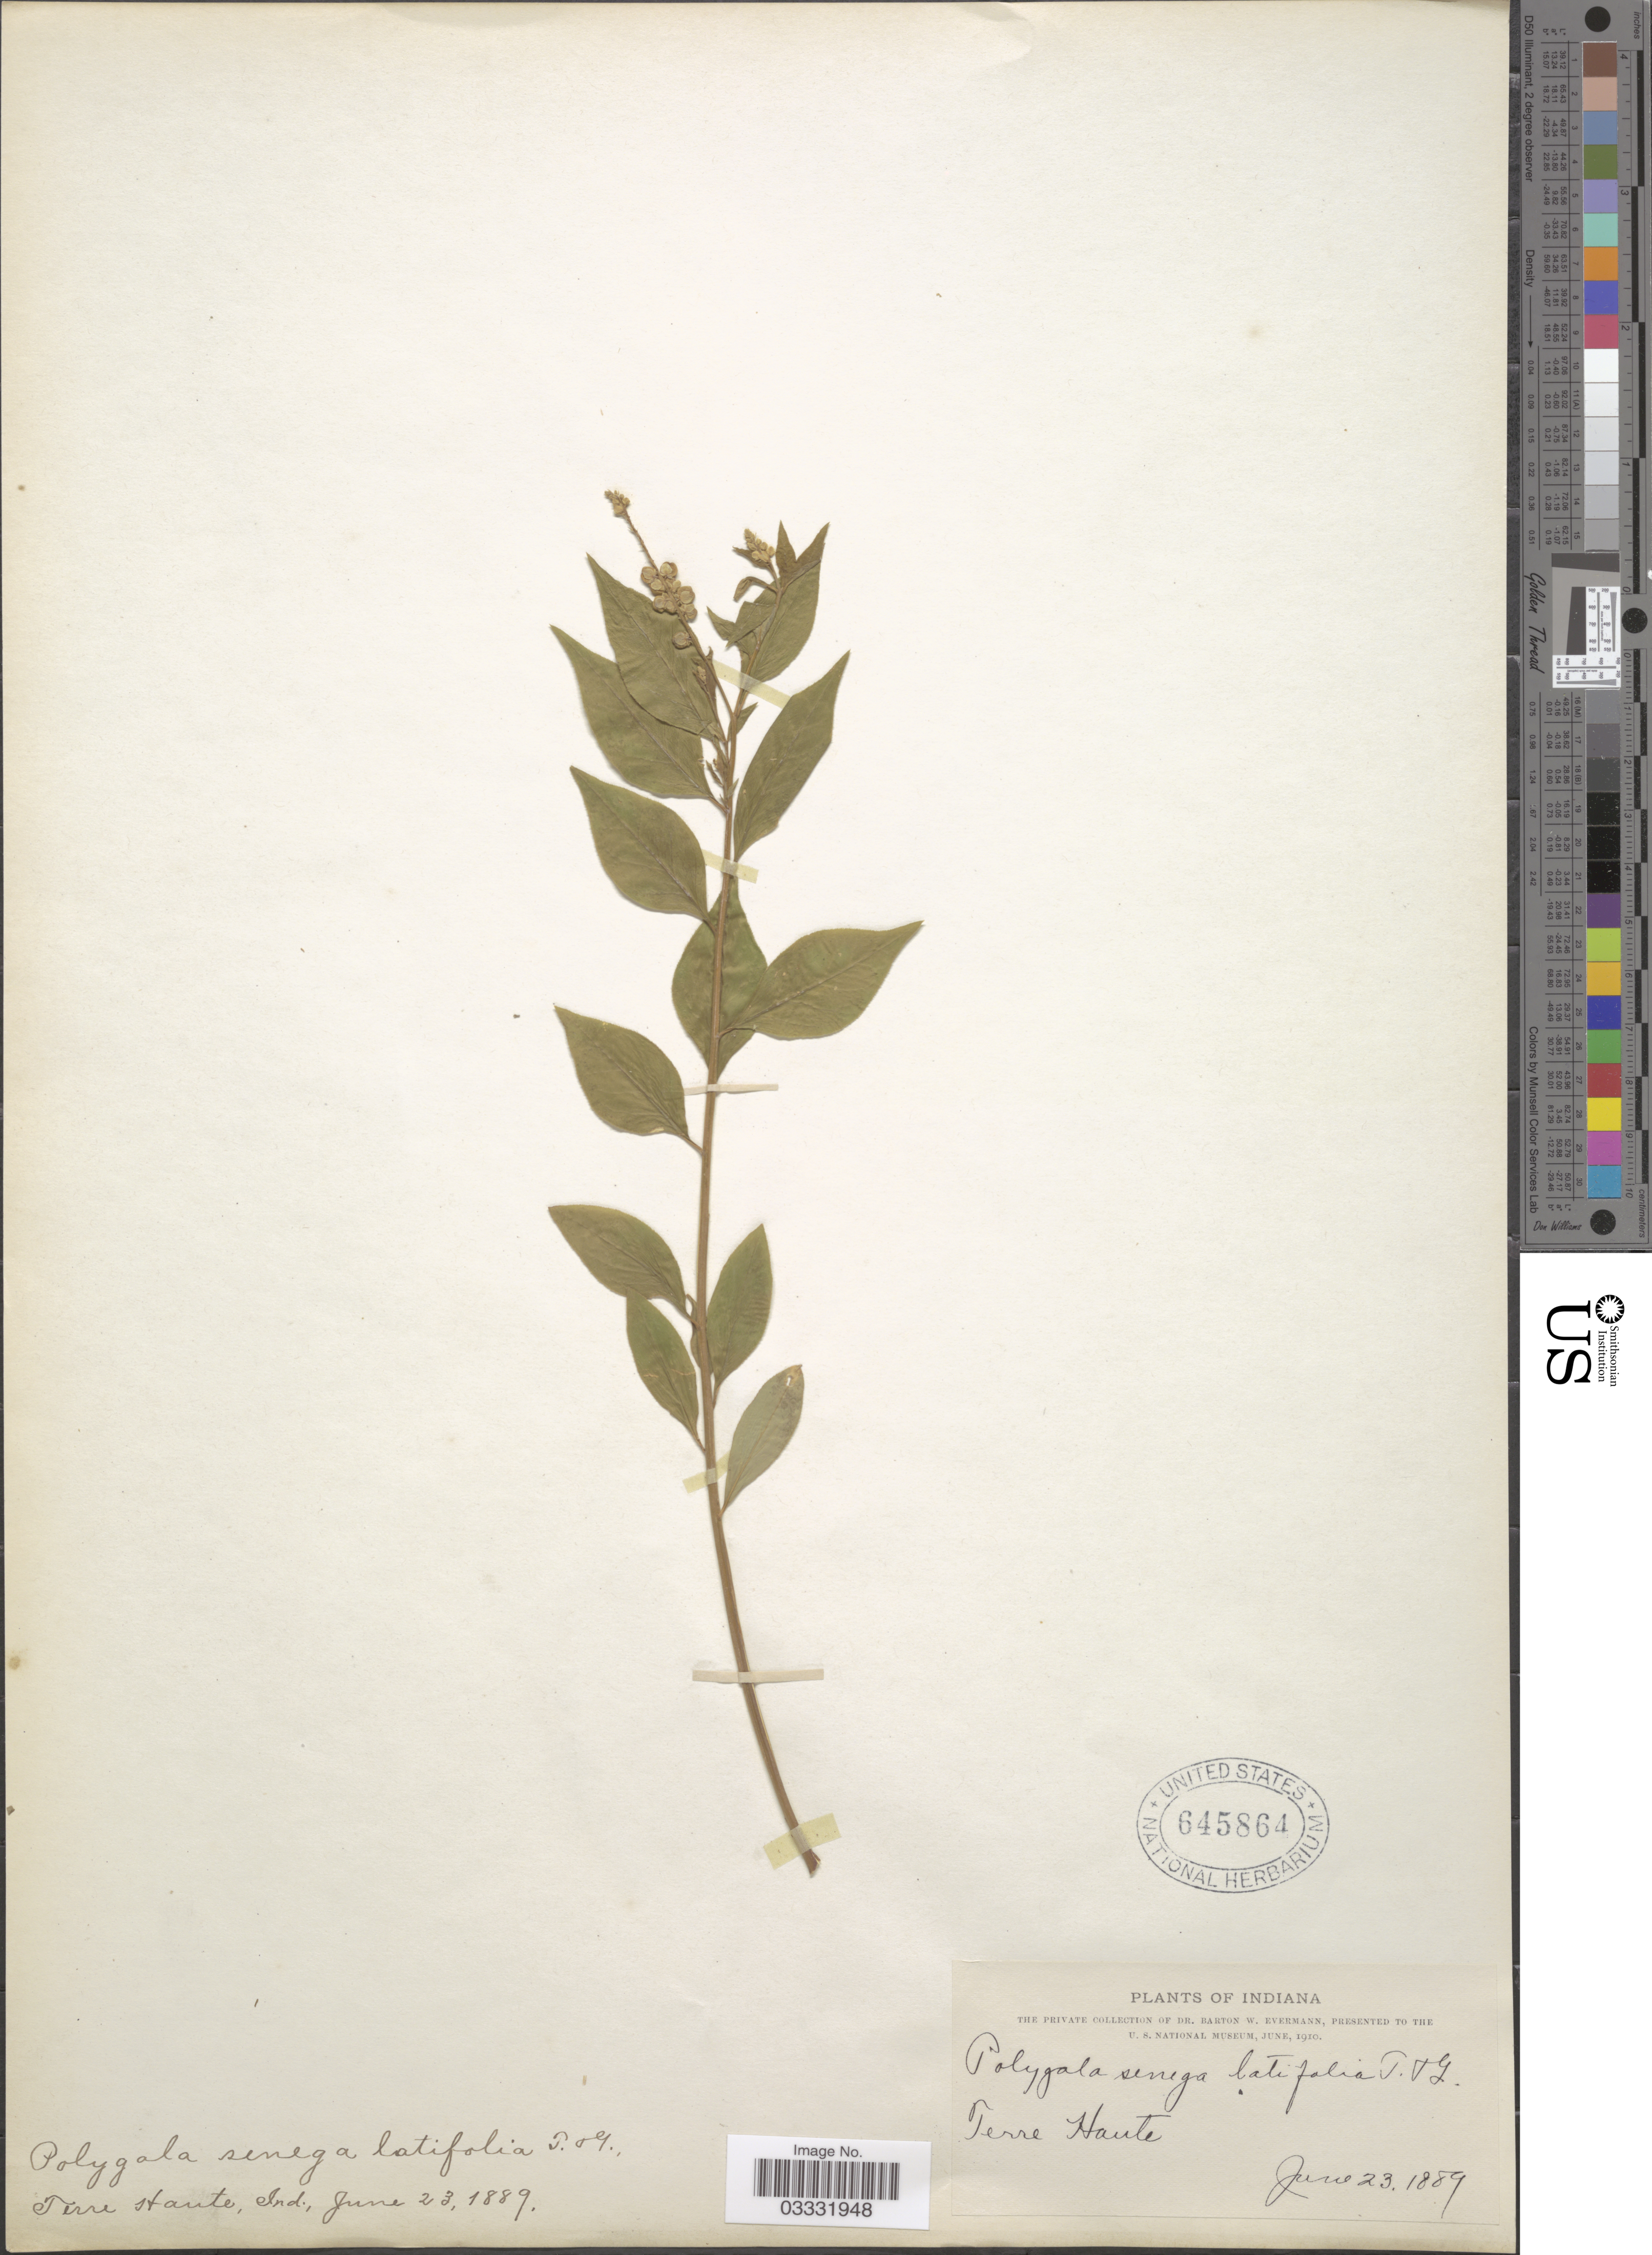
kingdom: Plantae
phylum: Tracheophyta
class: Magnoliopsida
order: Fabales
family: Polygalaceae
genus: Polygala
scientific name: Polygala senega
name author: L.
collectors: B. W. Evermann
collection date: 1889-06-23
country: United States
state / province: Indiana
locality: Terre Haute.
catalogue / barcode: US 645864